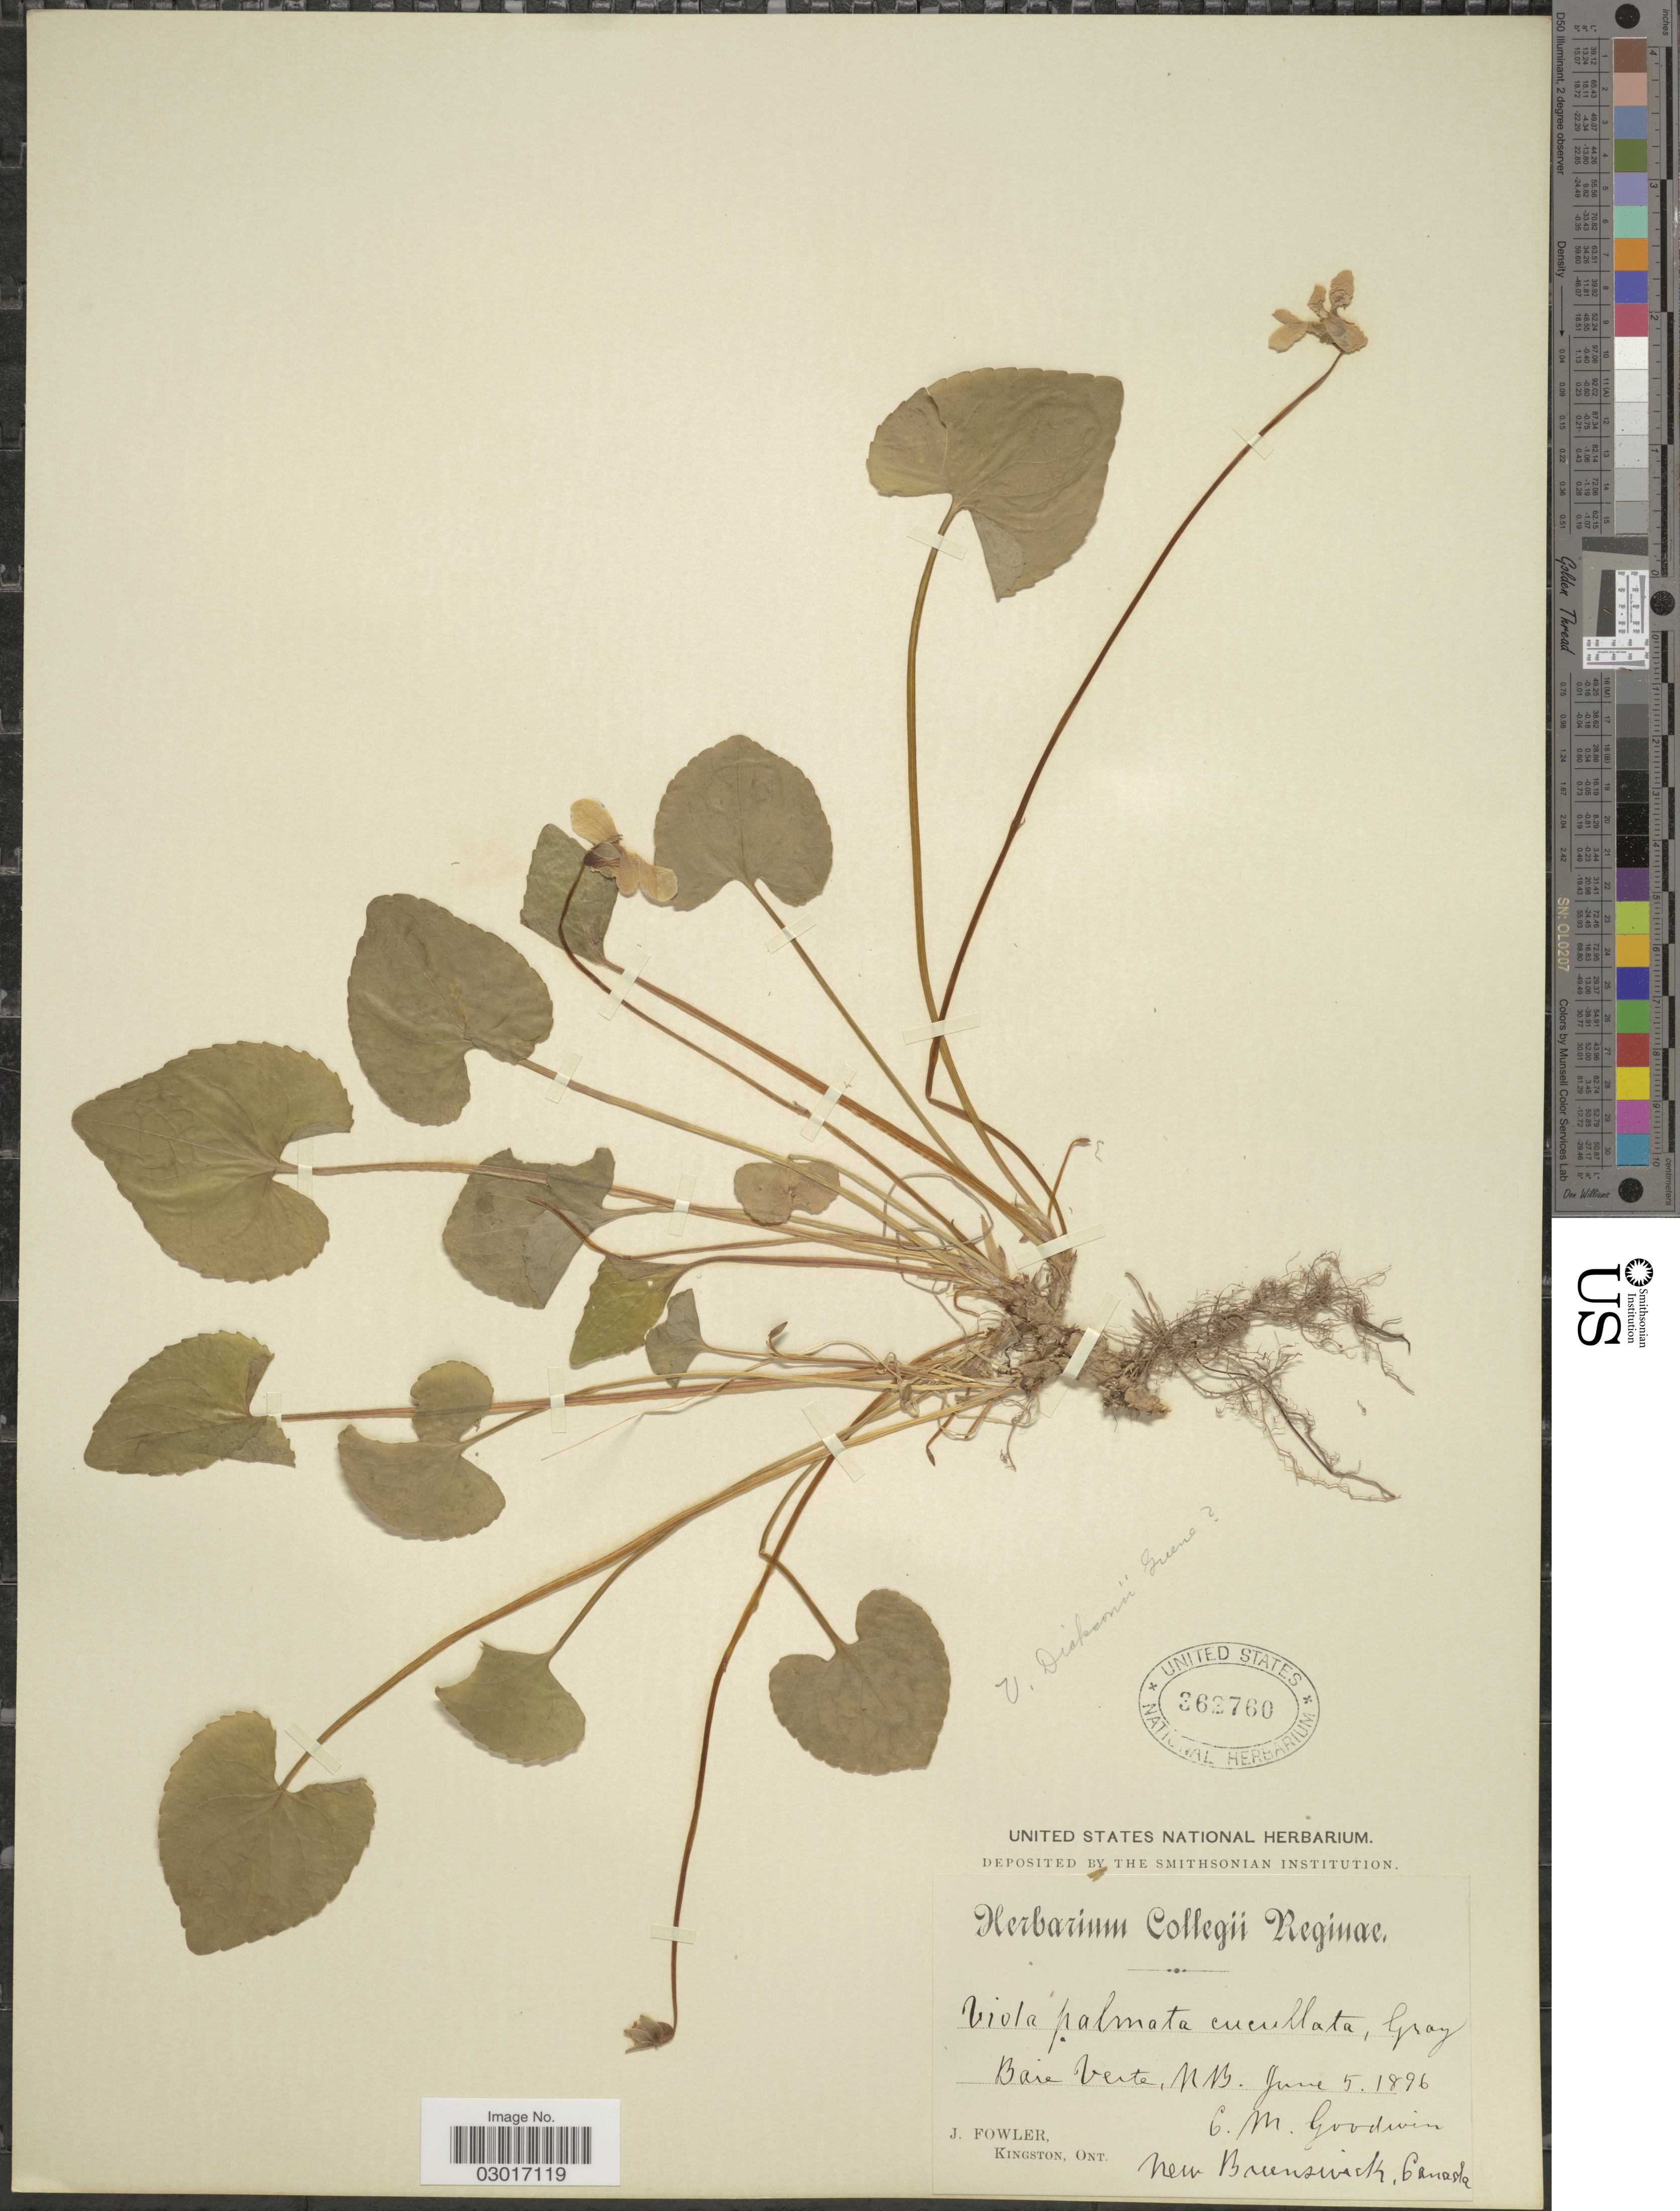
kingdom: Plantae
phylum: Tracheophyta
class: Magnoliopsida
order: Malpighiales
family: Violaceae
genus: Viola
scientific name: Viola sororia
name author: Willd.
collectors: C. Goodwin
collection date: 1896-05-05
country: Canada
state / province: New Brunswick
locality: Bare Verte, NB.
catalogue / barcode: US 362760